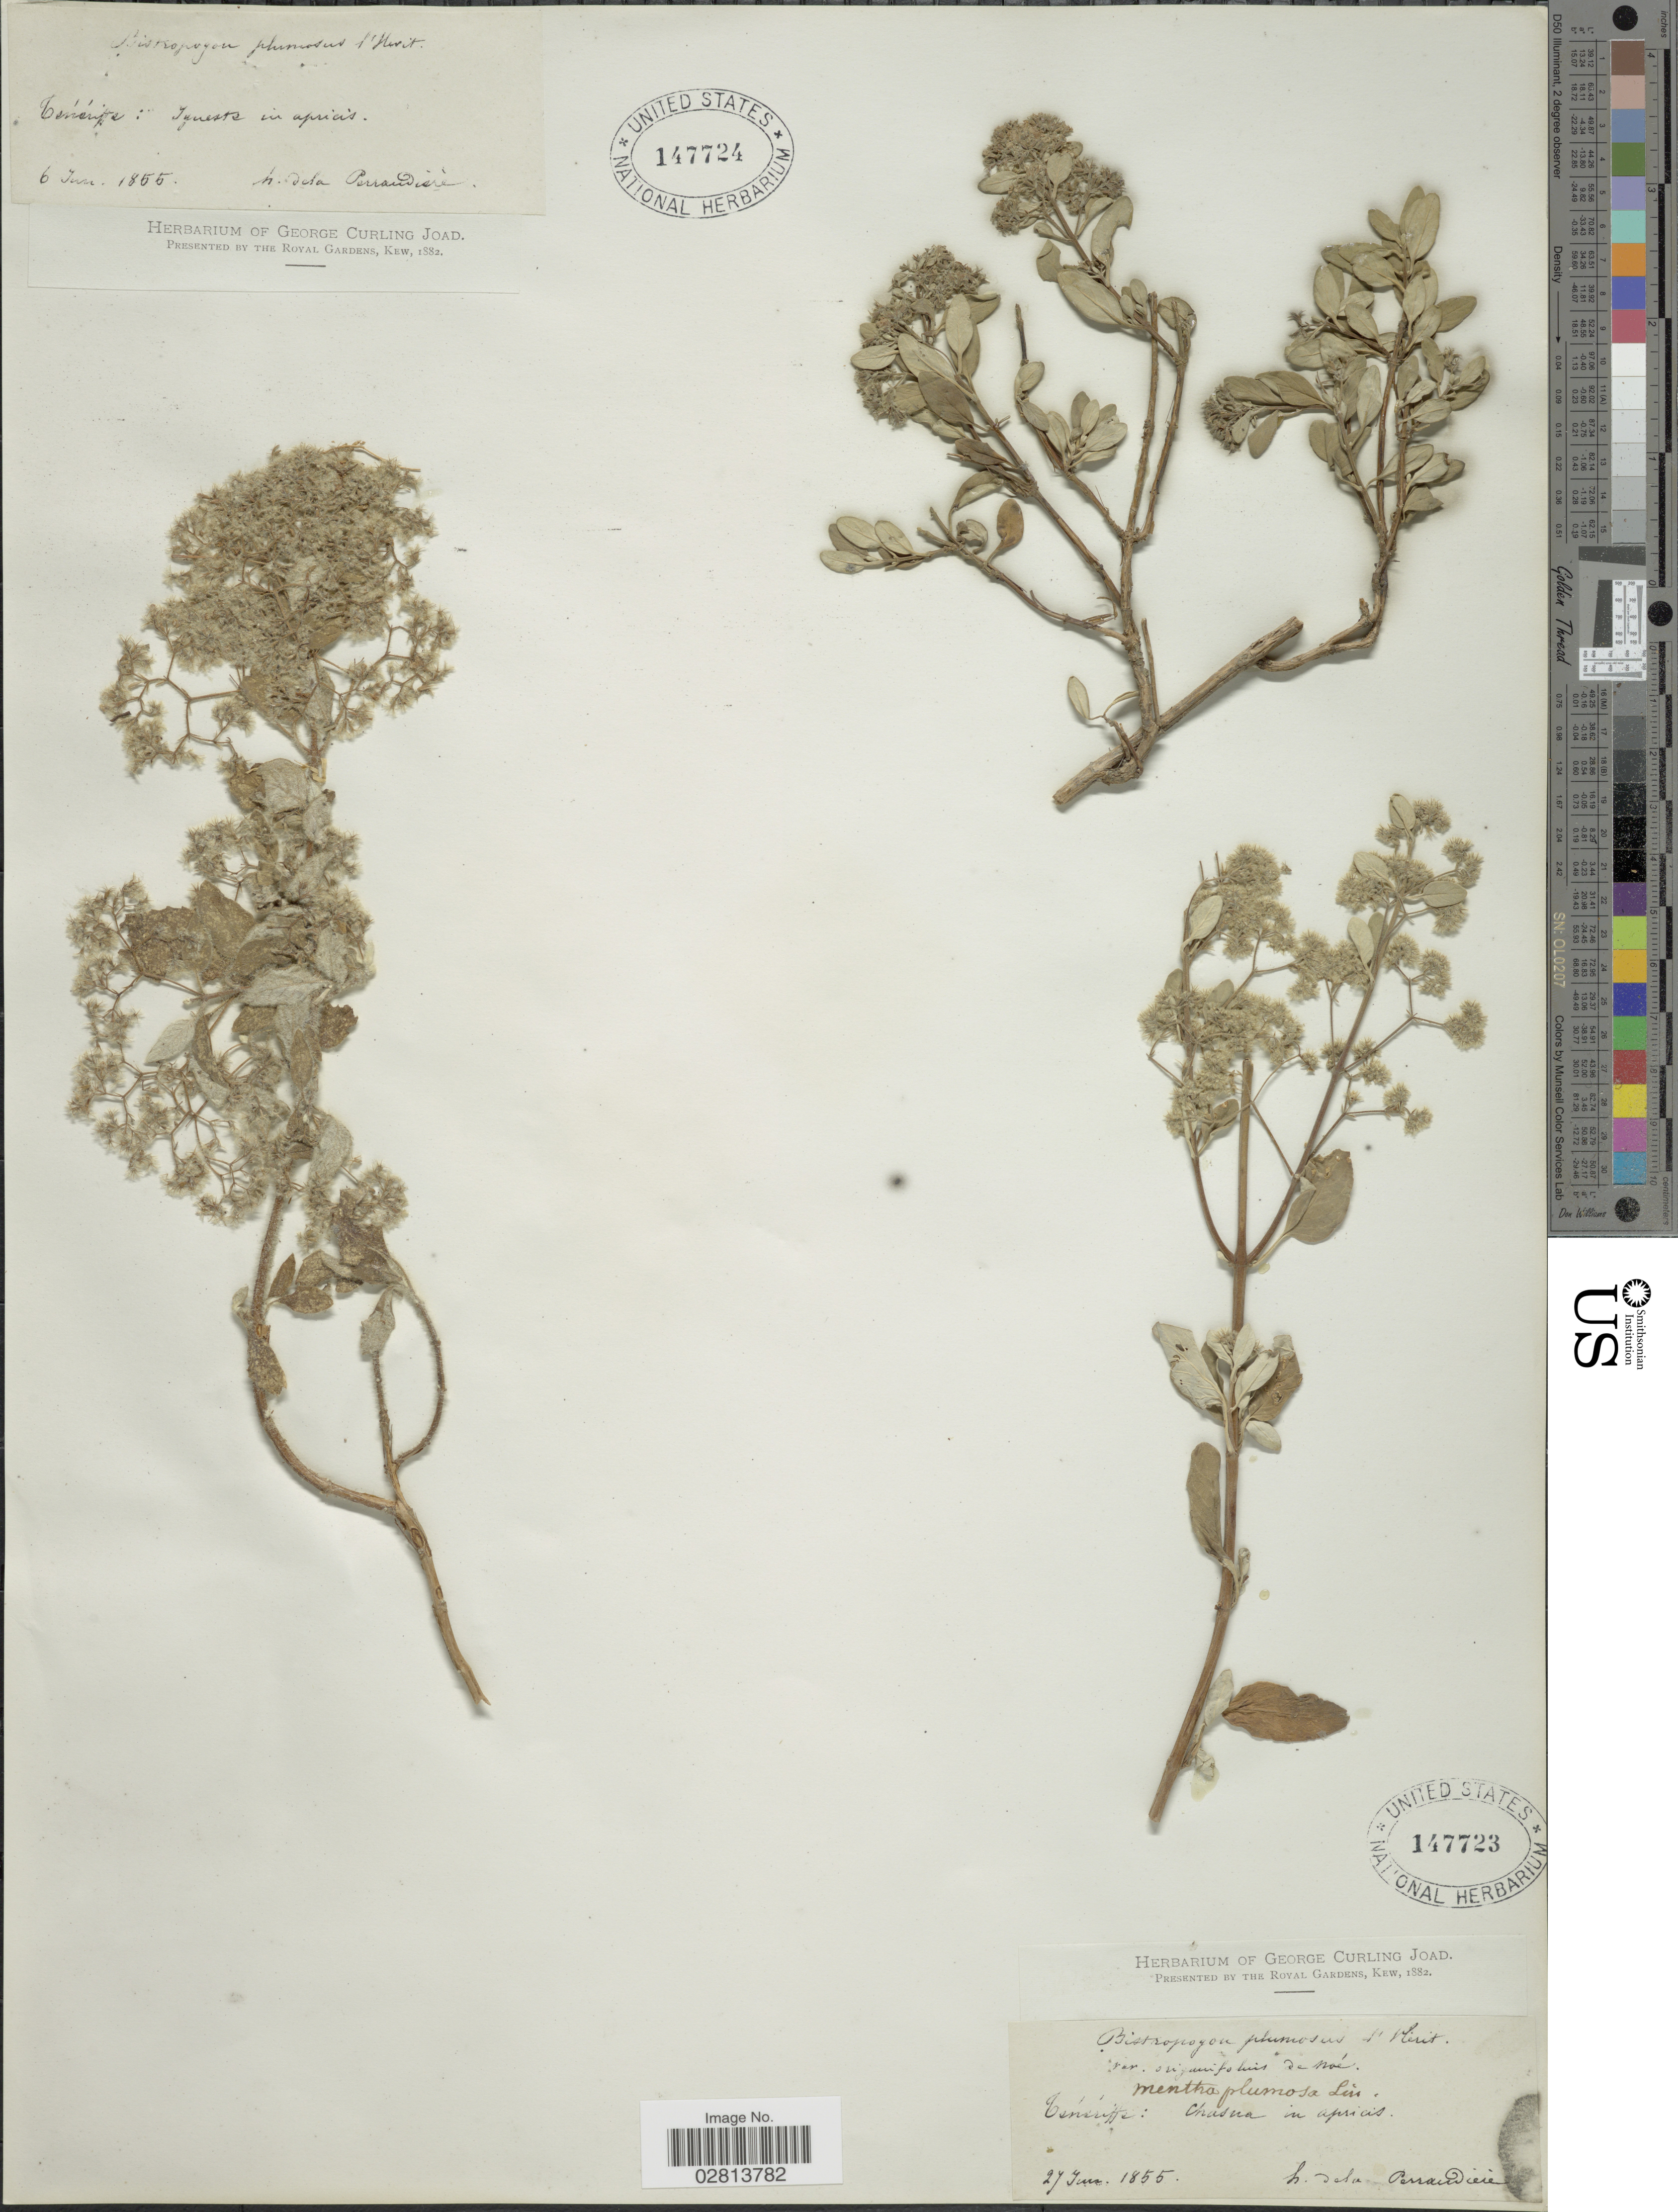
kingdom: Plantae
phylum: Tracheophyta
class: Magnoliopsida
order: Lamiales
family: Lamiaceae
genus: Bystropogon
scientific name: Bystropogon origanifolius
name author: L'Hér.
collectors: H. de la Perraudière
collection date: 1855-06-27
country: Spain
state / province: Canarias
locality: Ténériffe: Chasna in apricis.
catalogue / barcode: US 147723